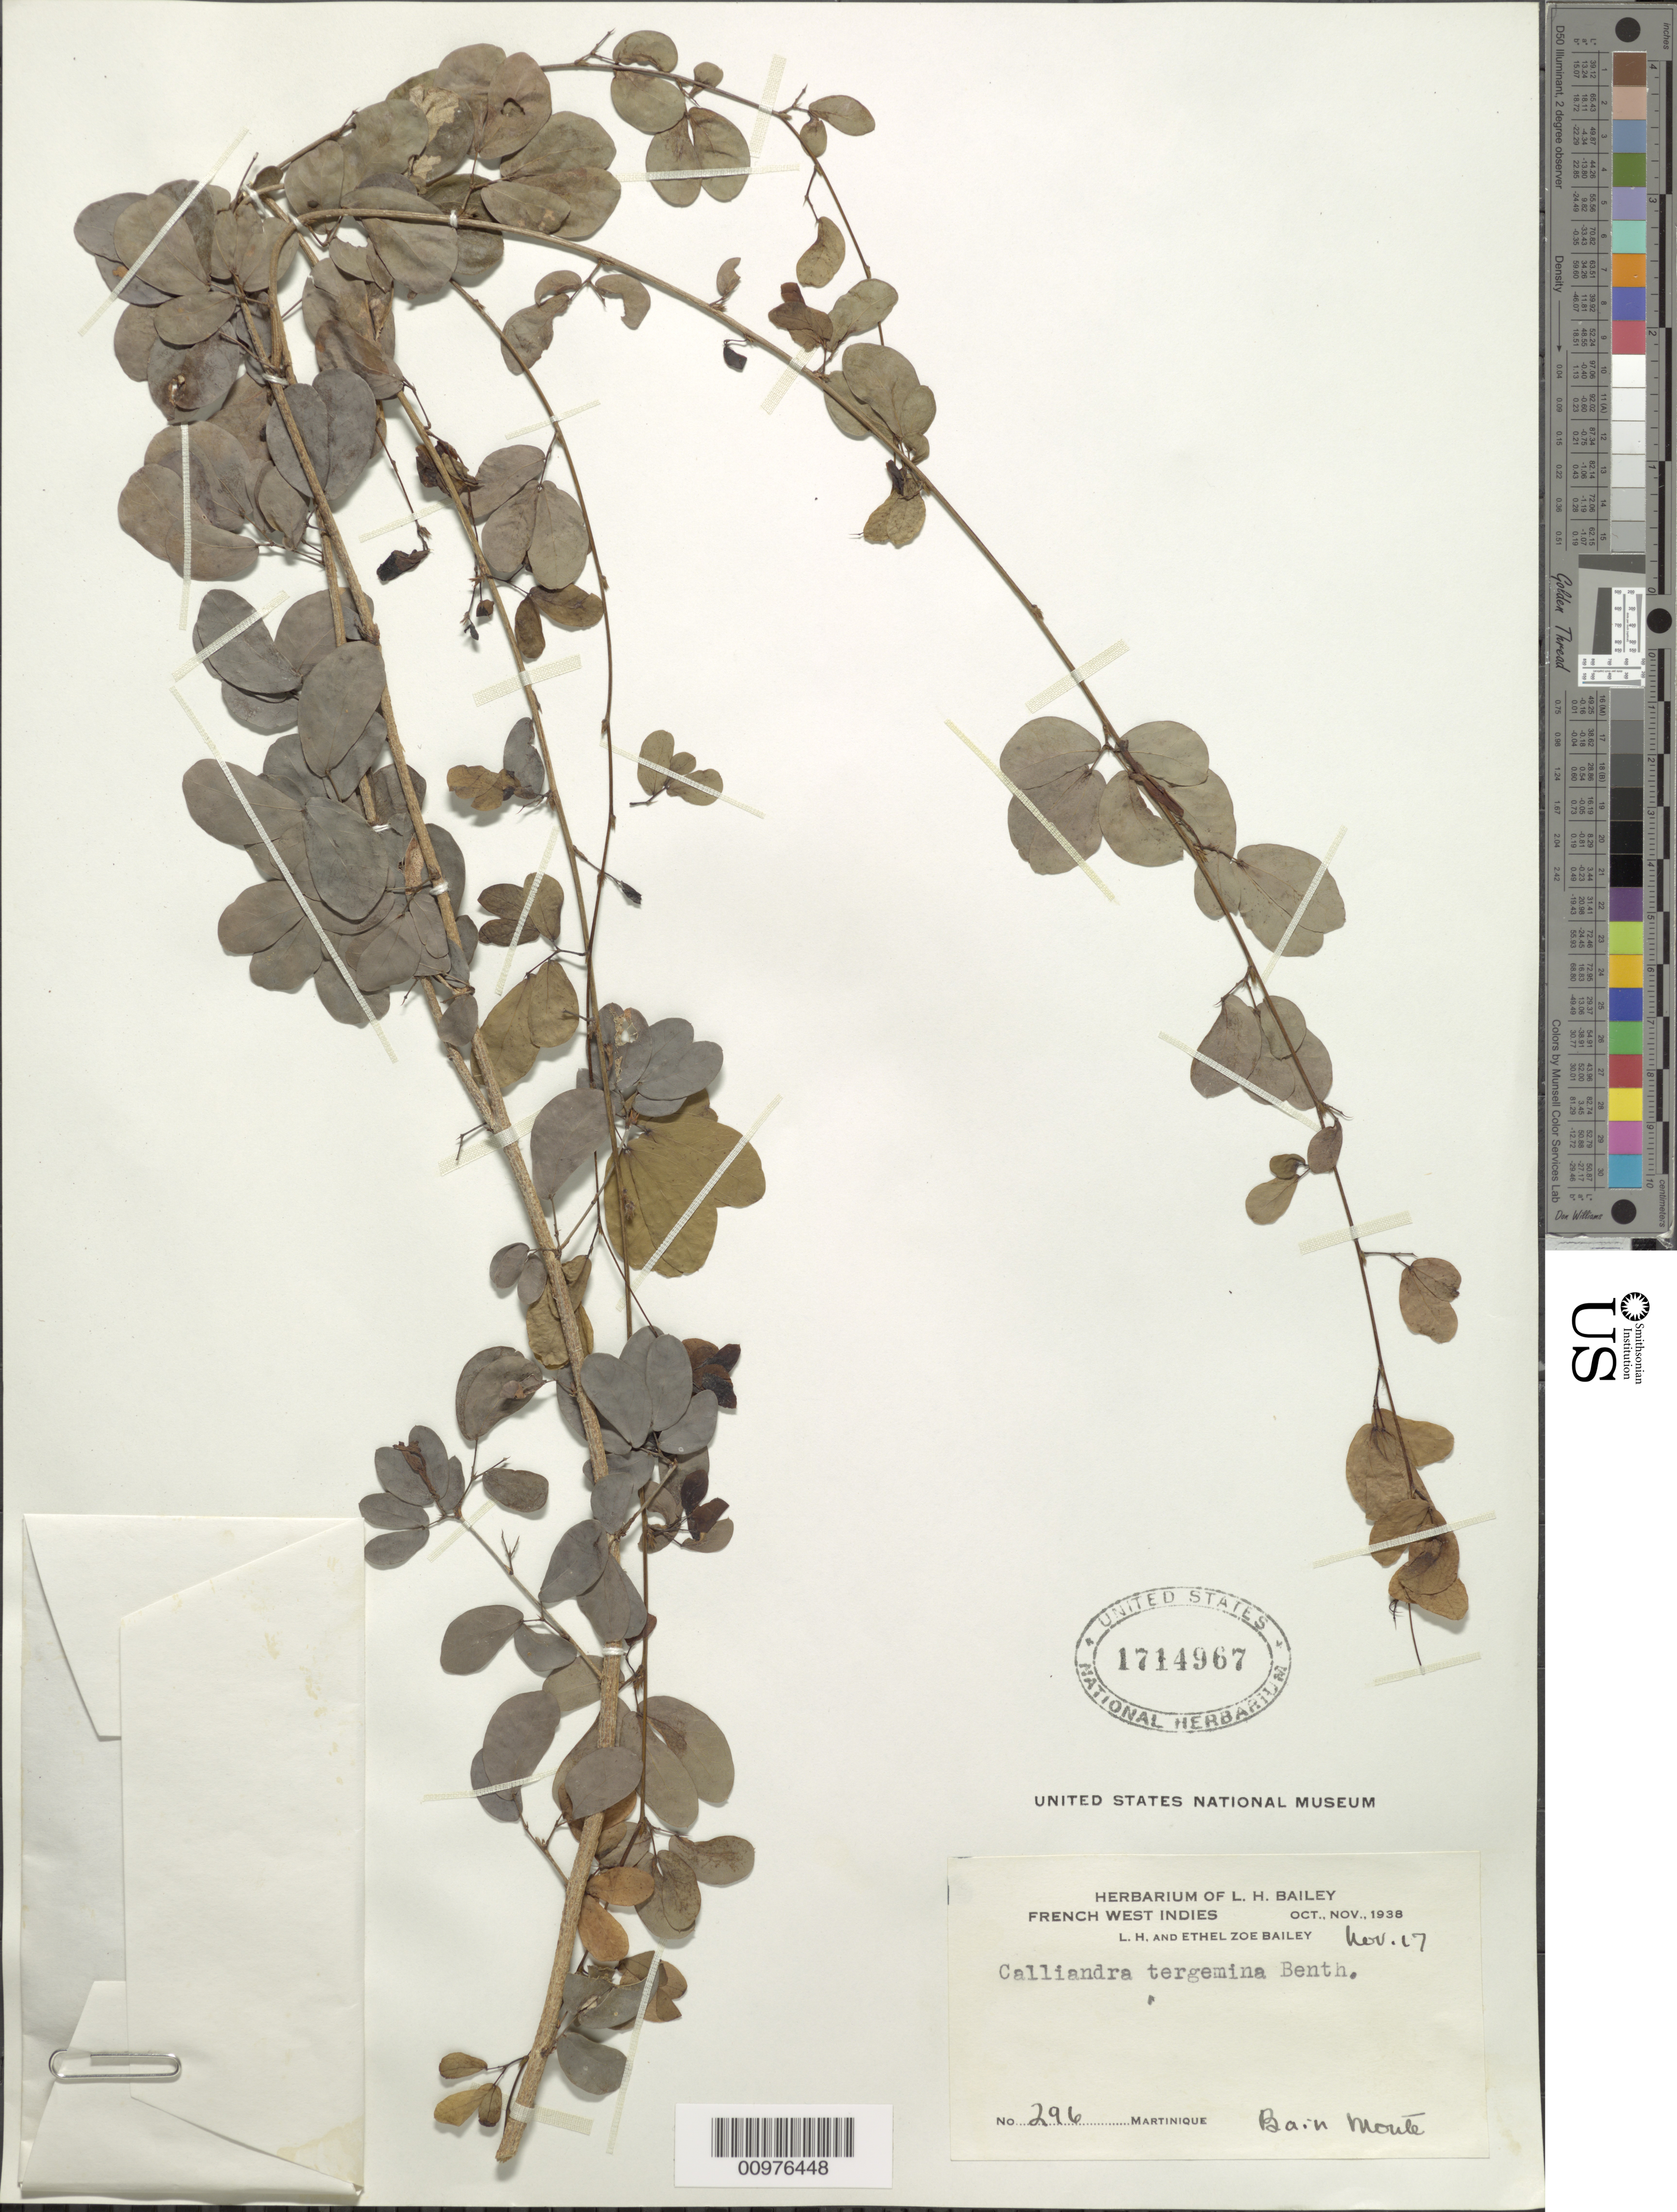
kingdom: Plantae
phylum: Tracheophyta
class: Magnoliopsida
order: Fabales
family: Fabaceae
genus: Calliandra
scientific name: Calliandra tergemina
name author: (L.) Benth.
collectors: L. H. Bailey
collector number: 296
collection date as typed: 17 Nov 1938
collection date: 1938-11-17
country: Martinique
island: Martinique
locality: Bain Moule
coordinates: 0 N, 0 E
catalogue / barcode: US 1714967